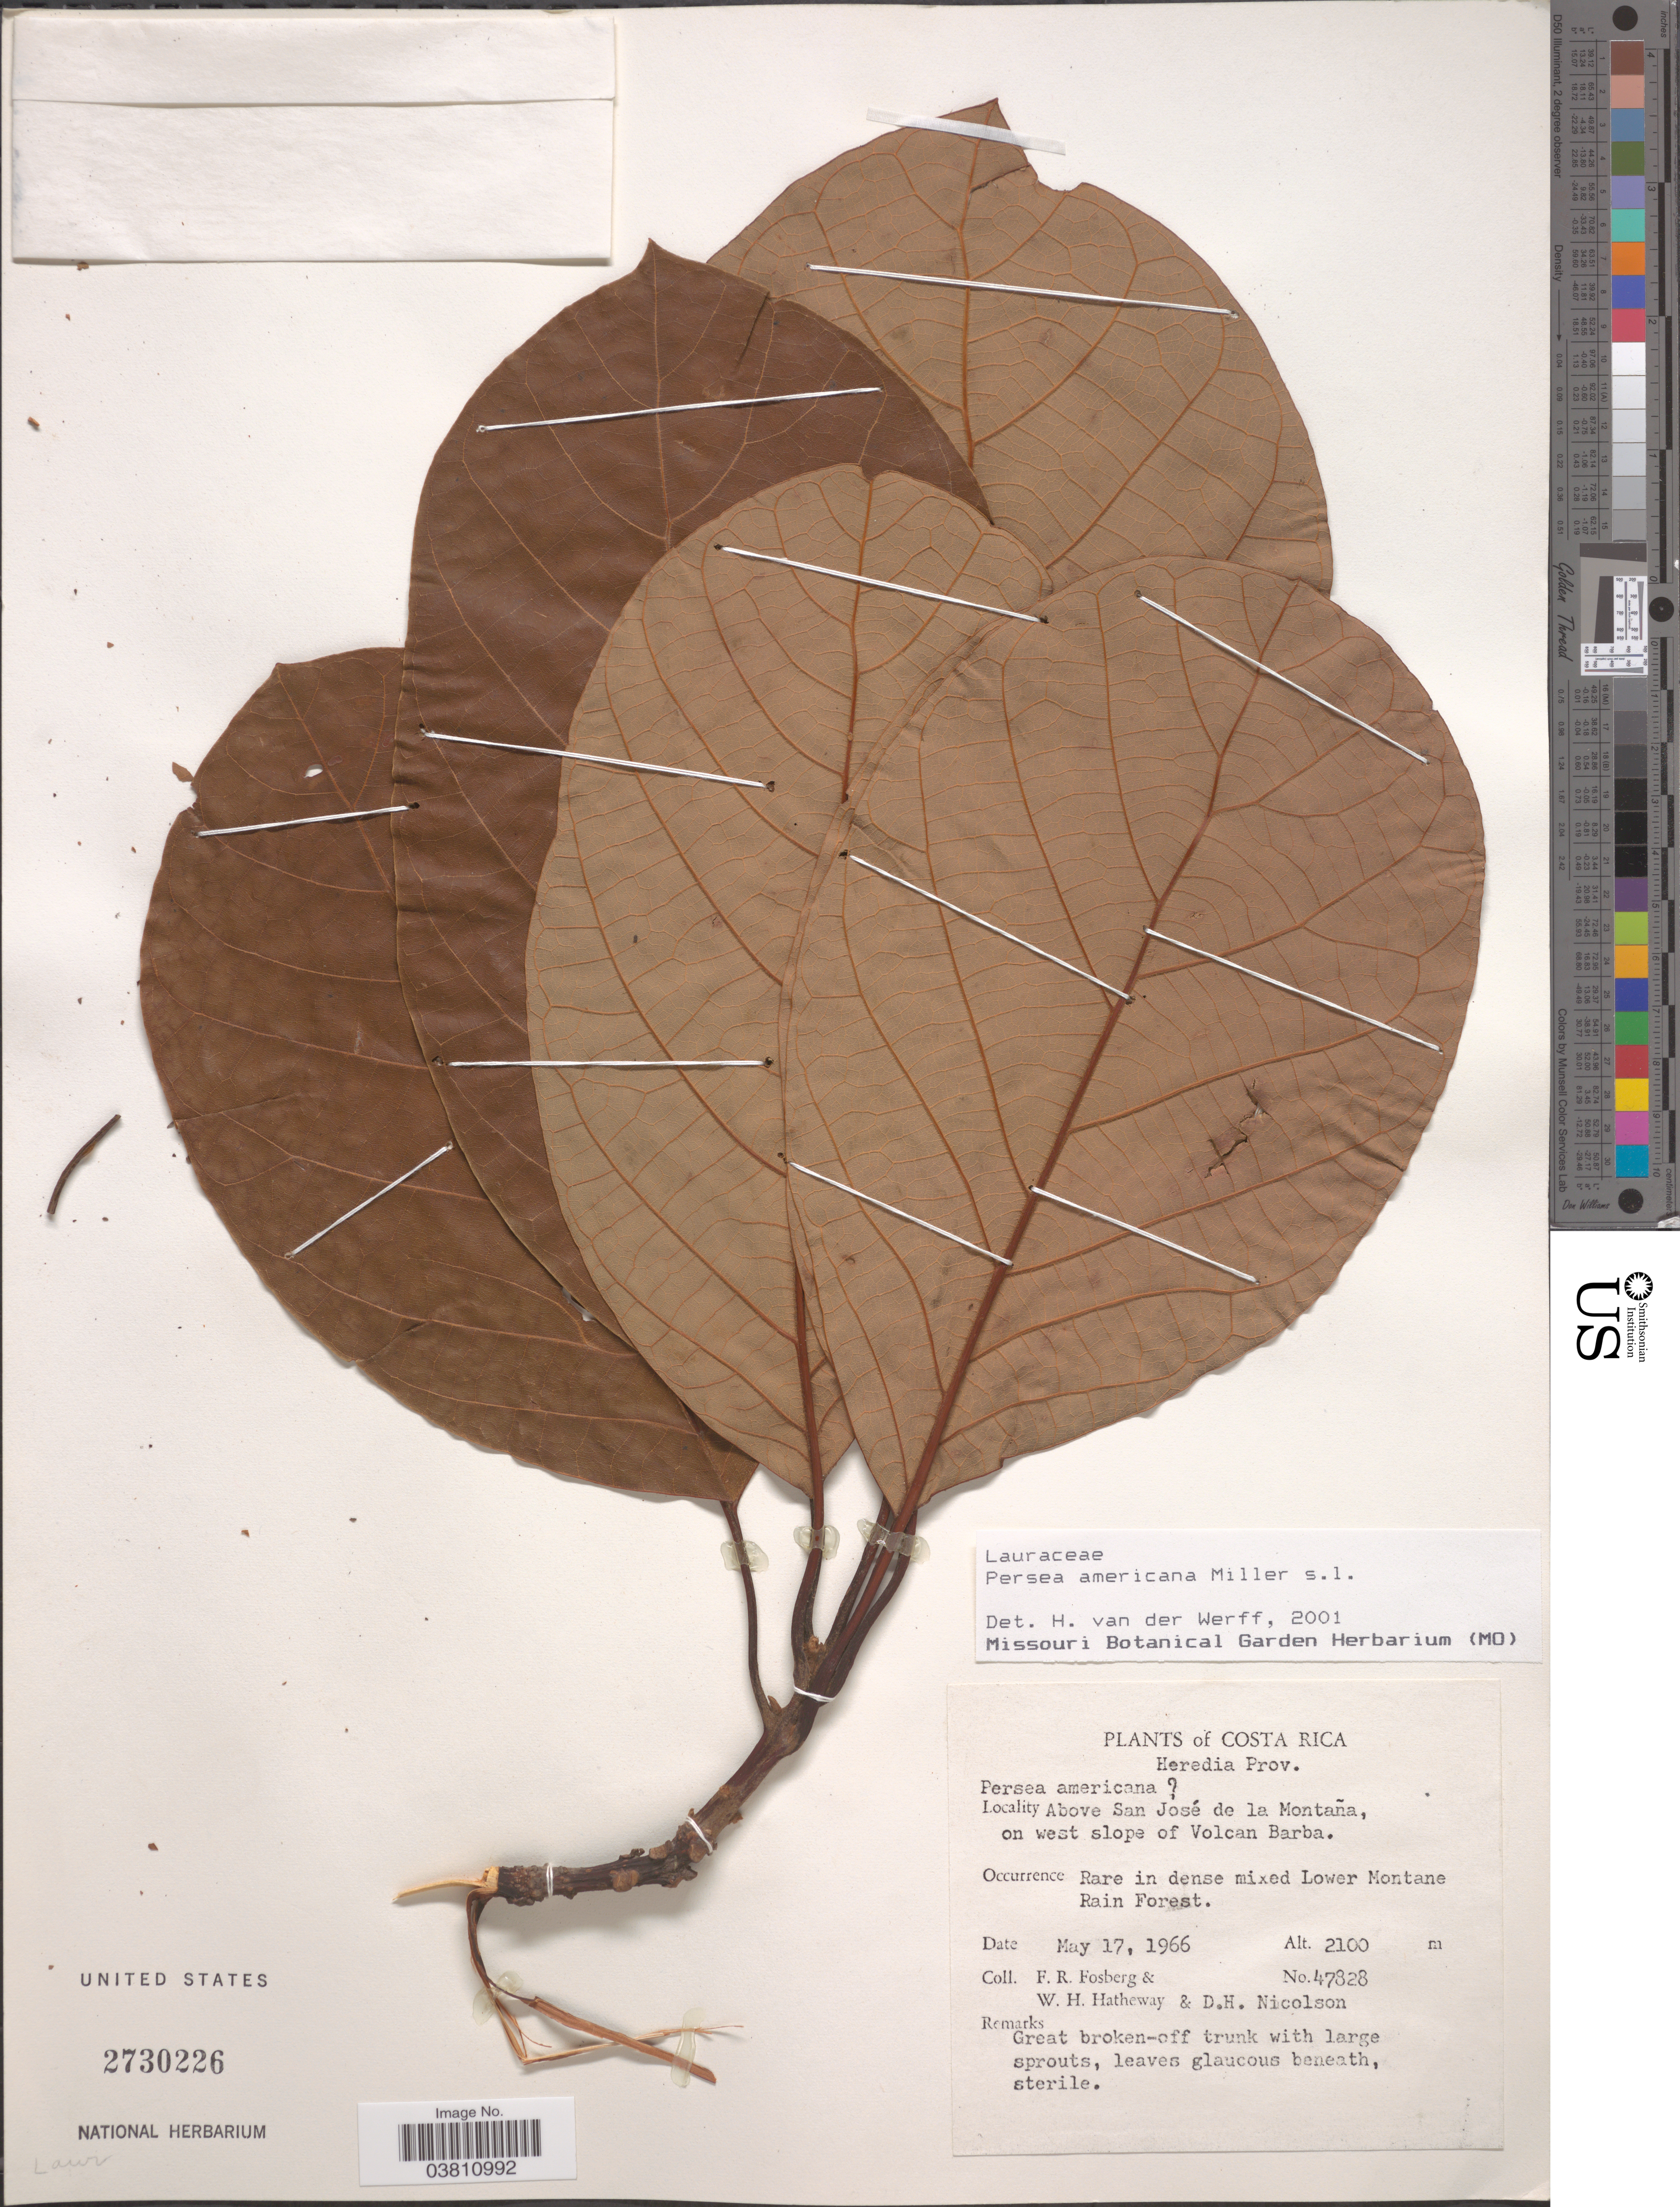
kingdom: Plantae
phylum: Tracheophyta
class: Magnoliopsida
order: Laurales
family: Lauraceae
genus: Persea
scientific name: Persea americana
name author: Mill.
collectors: F. R. Fosberg, W. H. Hatheway & D. H. Nicolson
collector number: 47828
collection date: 1966-05-17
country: Costa Rica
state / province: Heredia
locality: Above San José de la Montaña, on west slope of Volcan Barba. Rare in dense mixed Lower Montane. Rain Forest.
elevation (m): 2100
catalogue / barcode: US 2730226